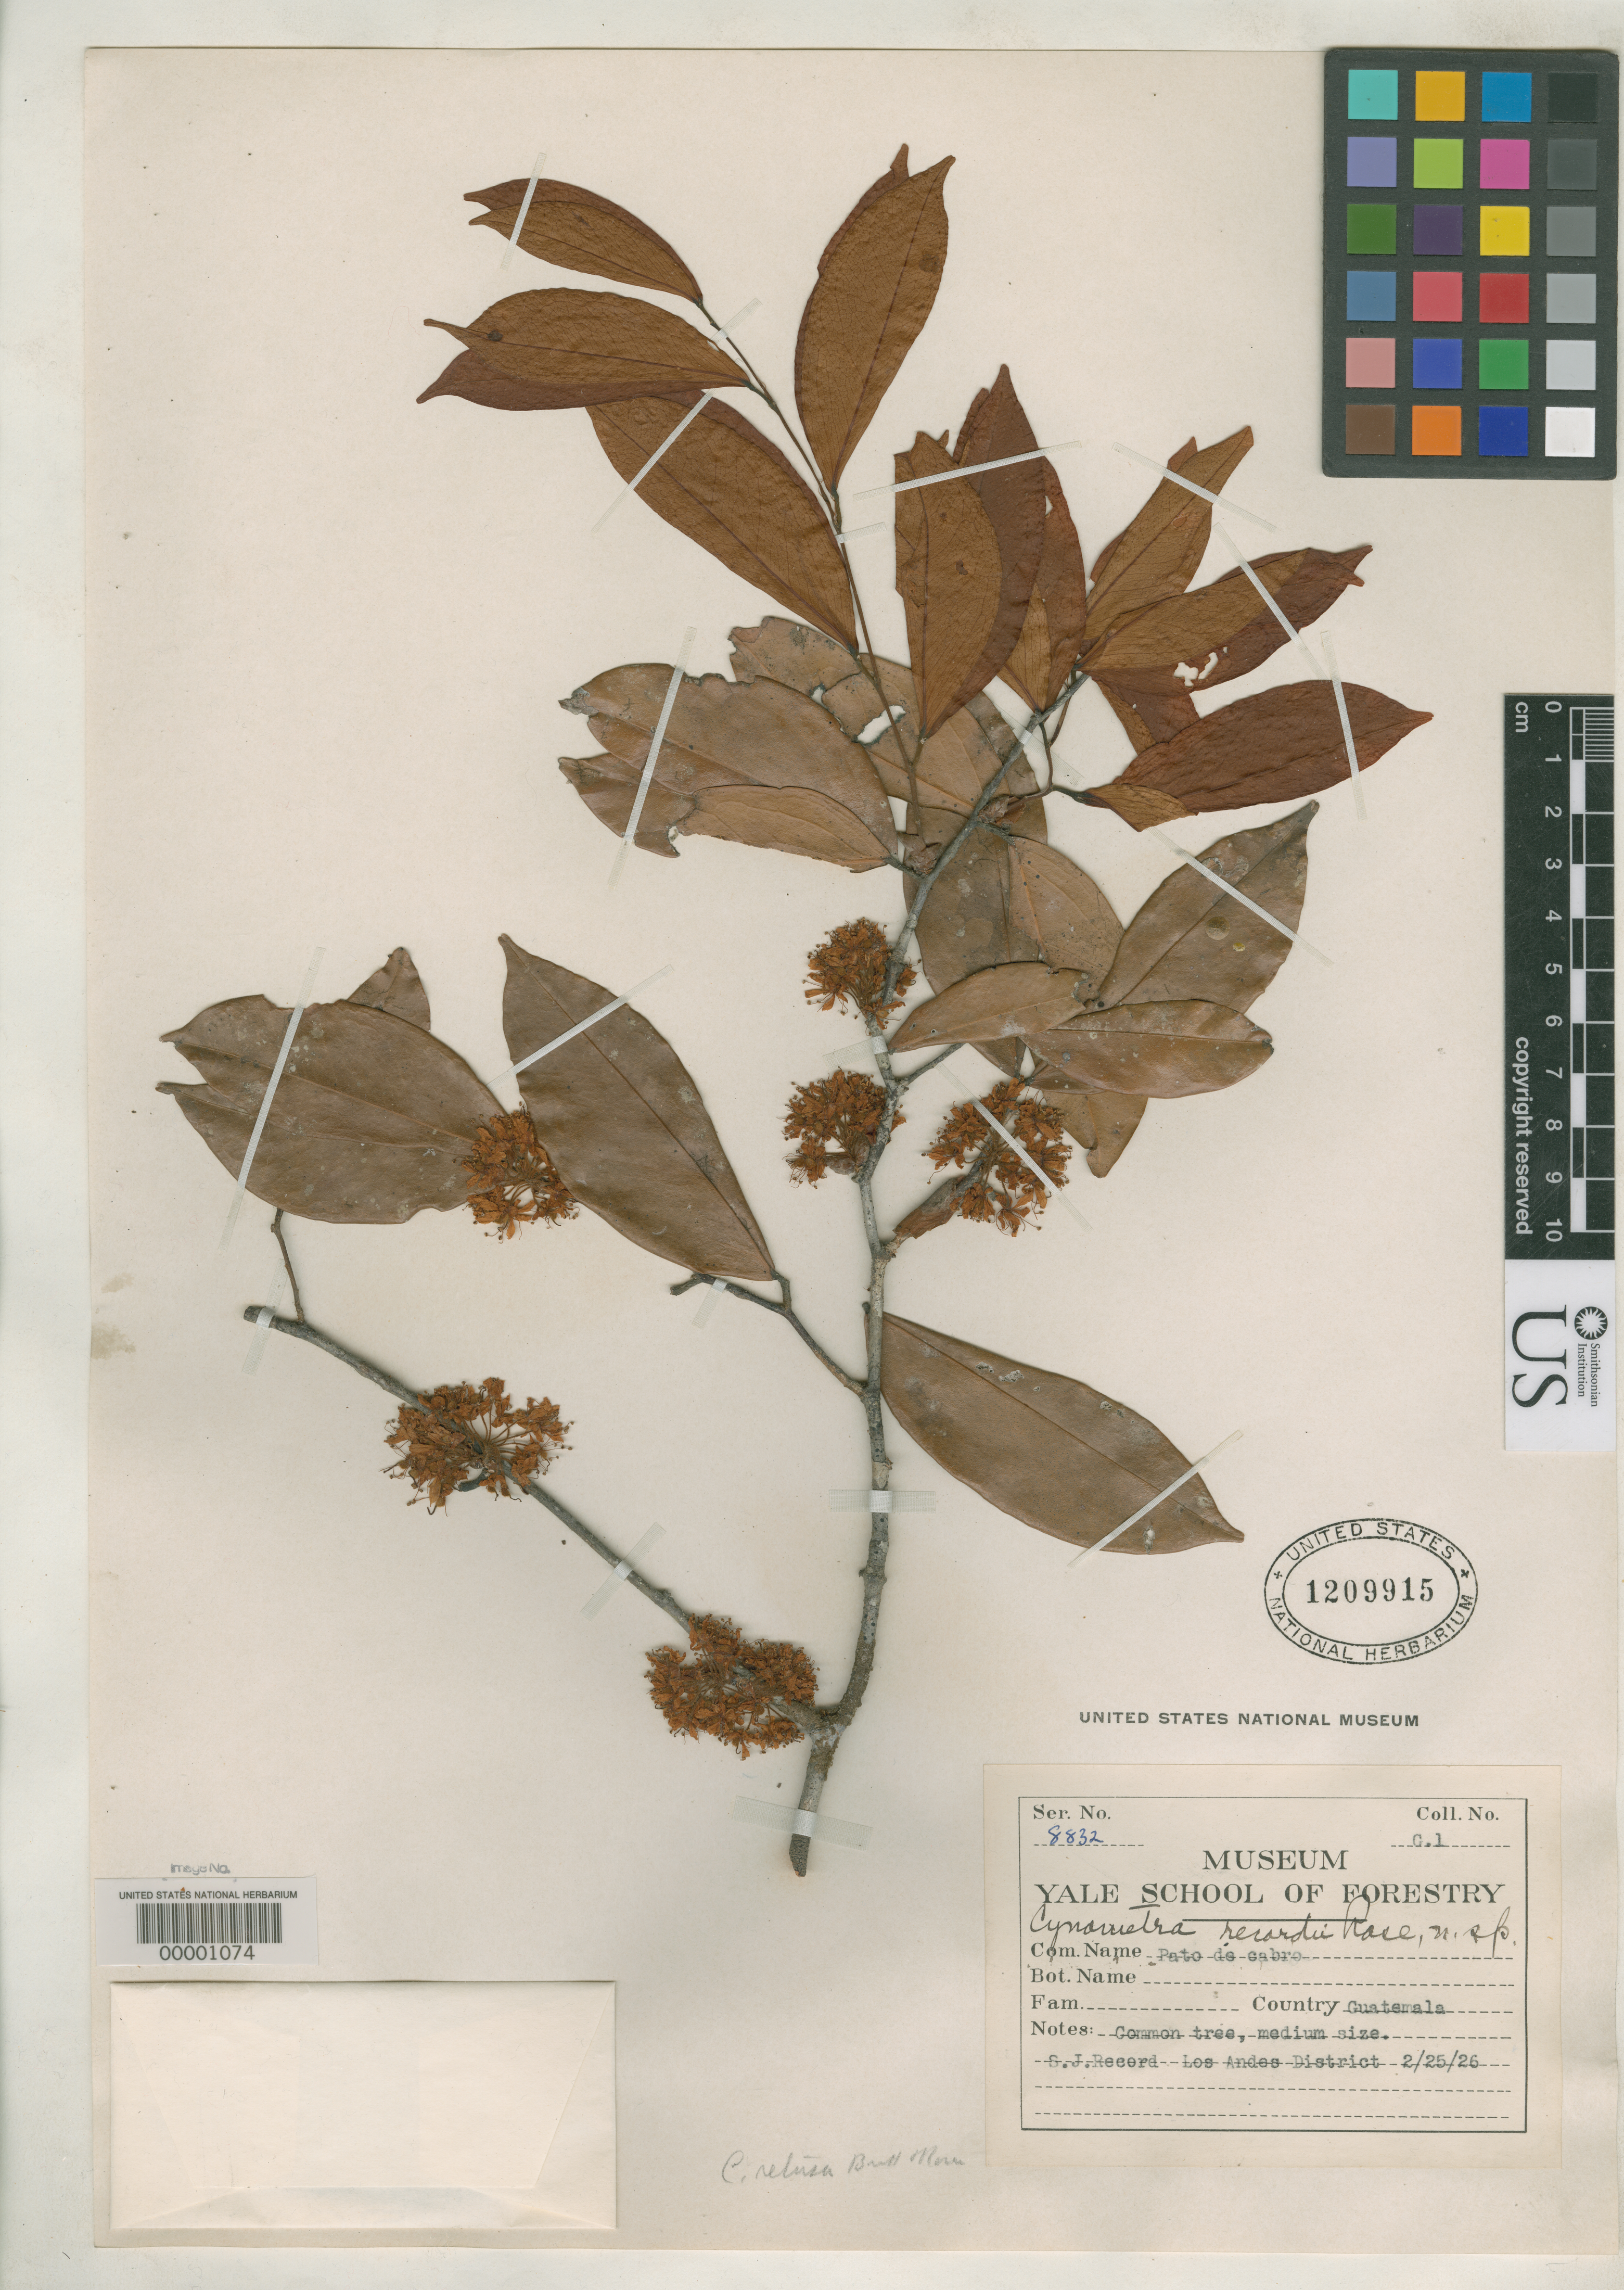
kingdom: Plantae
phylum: Tracheophyta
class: Magnoliopsida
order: Fabales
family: Fabaceae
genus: Cynometra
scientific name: Cynometra retusa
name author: Britton & Rose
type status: Holotype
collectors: S. J. Record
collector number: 8832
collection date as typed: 25 Feb 1926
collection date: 1926-02-25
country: Guatemala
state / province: Zacapa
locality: Near Entre Rios, lower Motagua River Valley.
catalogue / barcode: US 1209915